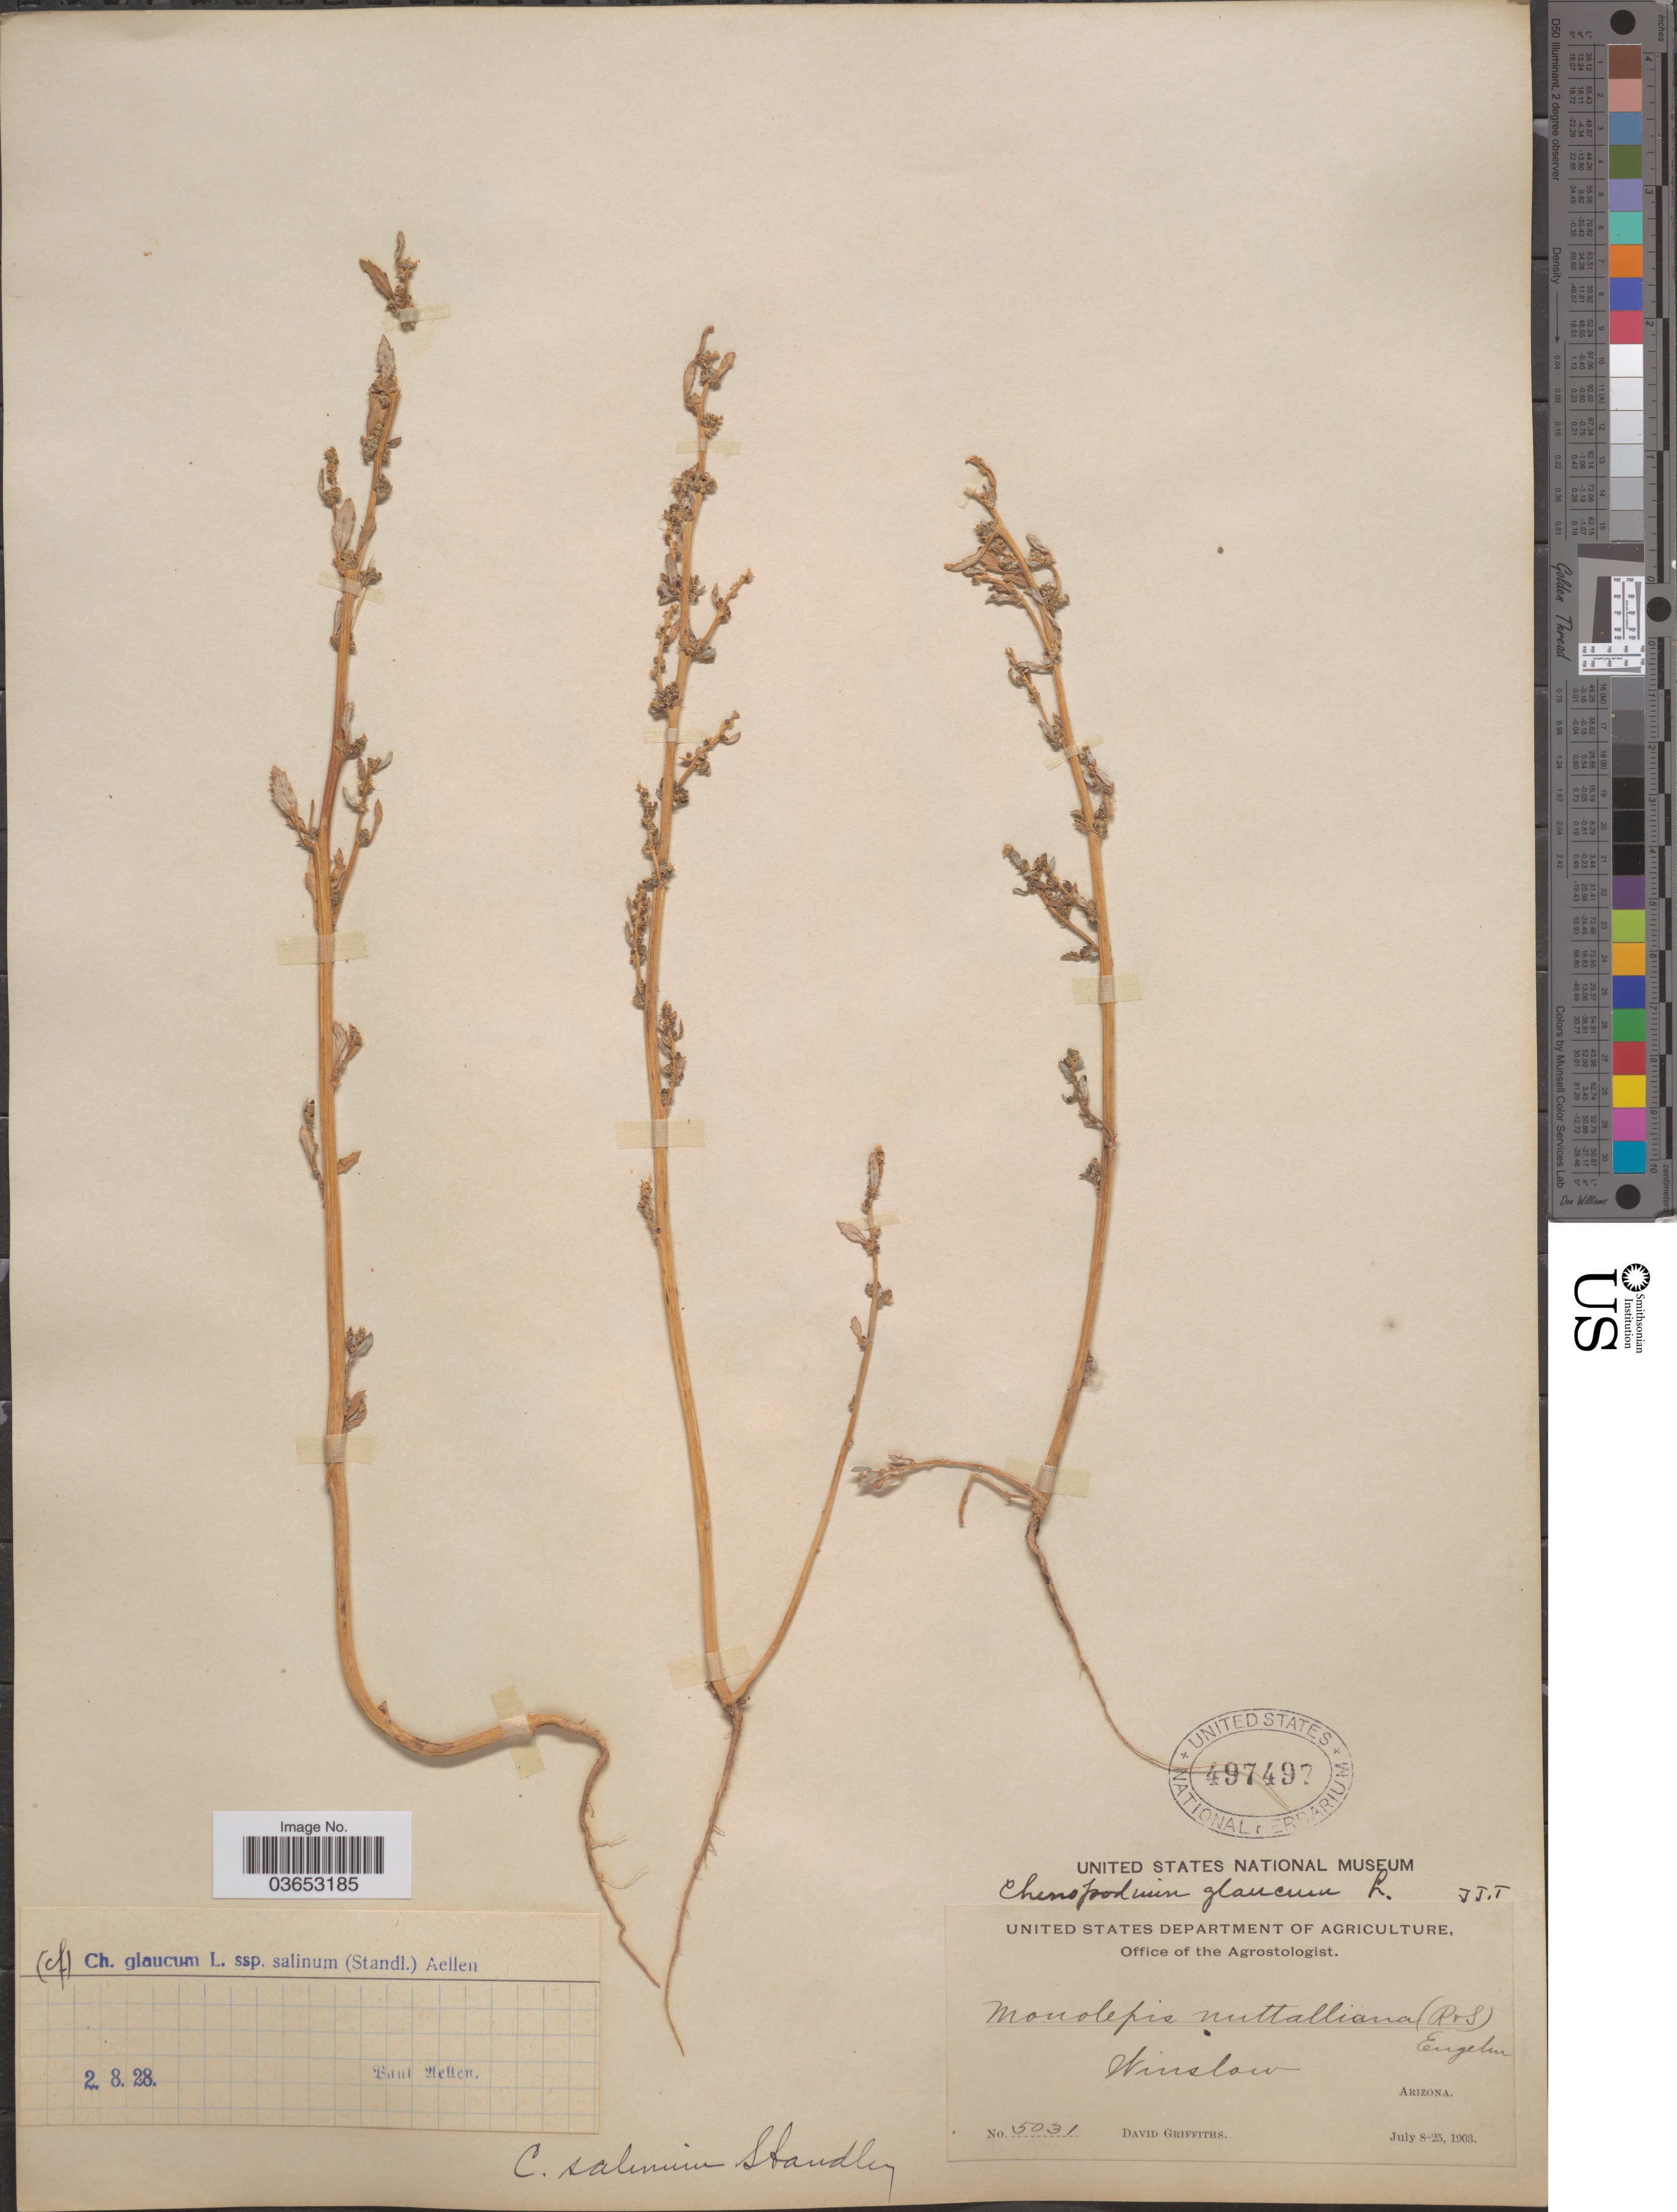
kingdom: Plantae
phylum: Tracheophyta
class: Magnoliopsida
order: Caryophyllales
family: Amaranthaceae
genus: Chenopodium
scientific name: Chenopodium glaucum subsp. salinum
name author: (Aellen) Aellen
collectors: D. Griffiths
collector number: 5031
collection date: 1903-07-08/1903-07-25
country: United States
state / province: Arizona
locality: Winslow.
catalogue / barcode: US 497497